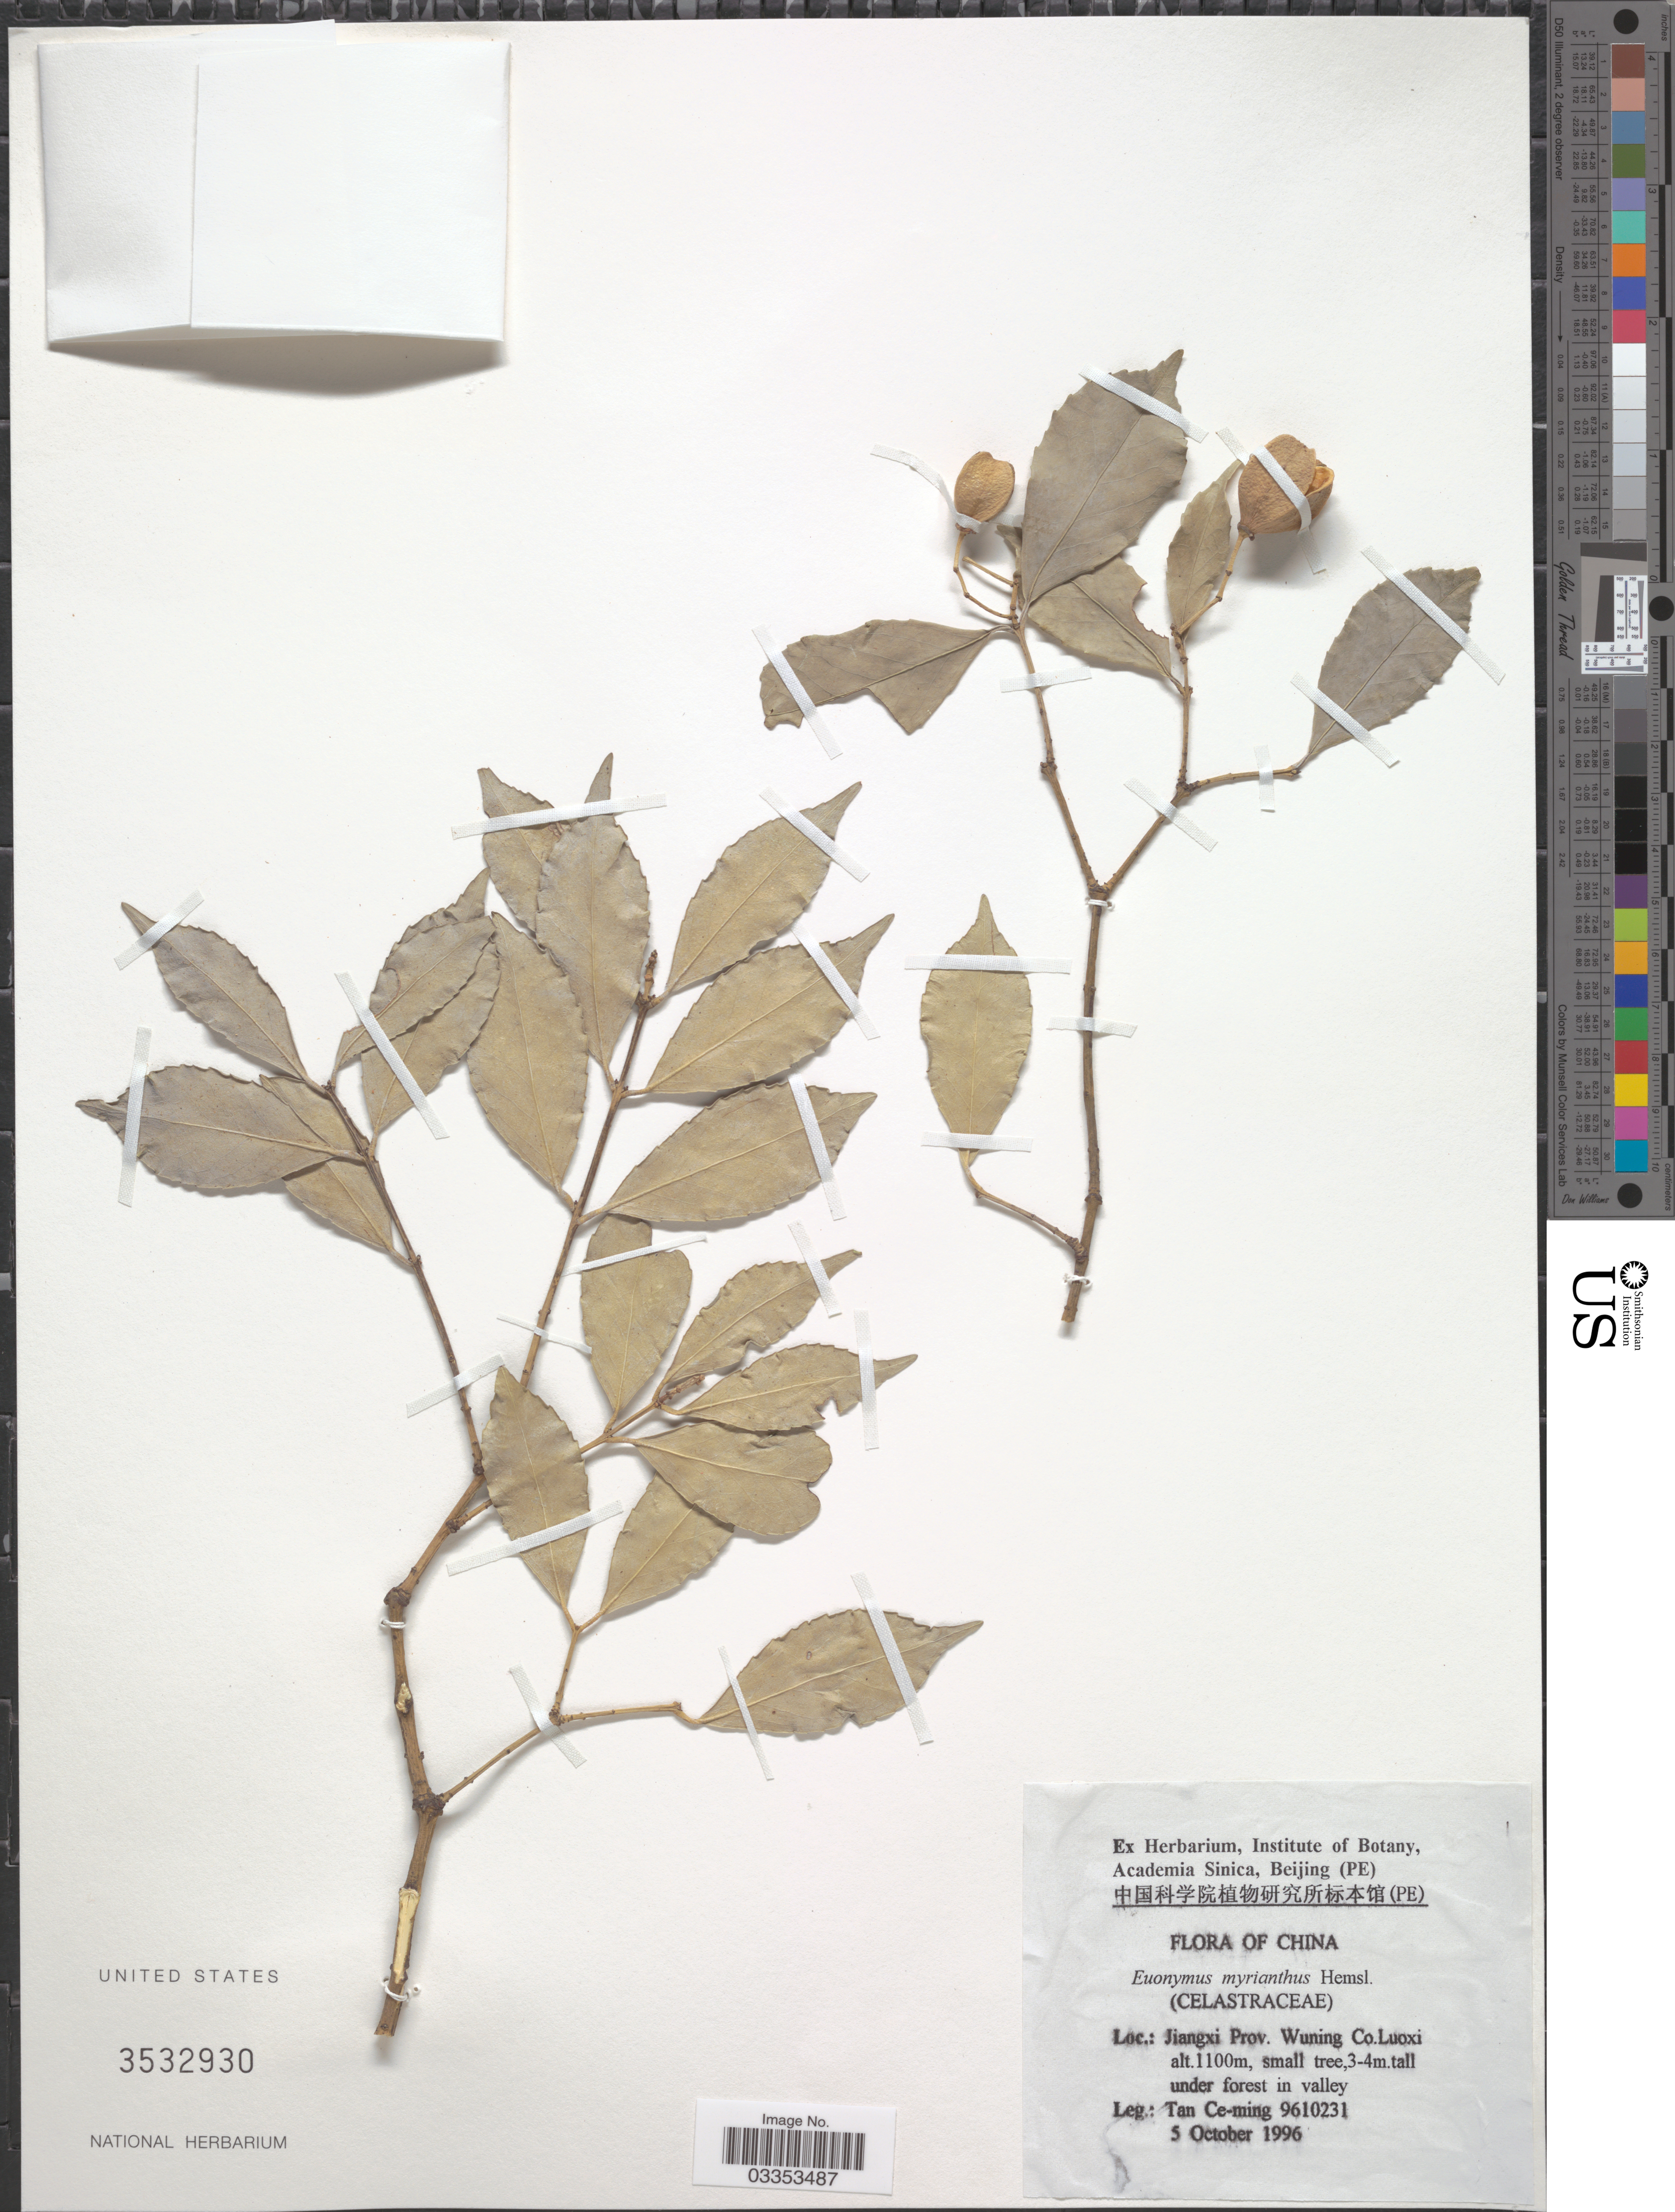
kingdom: Plantae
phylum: Tracheophyta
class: Magnoliopsida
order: Celastrales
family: Celastraceae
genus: Euonymus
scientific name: Euonymus myrianthus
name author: Hemsl.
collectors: Tan Ce-Ming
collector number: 9610231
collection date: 1996-10-05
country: China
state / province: Jiangxi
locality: Wuning Co. Luoxi.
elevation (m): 1100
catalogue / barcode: US 3532930